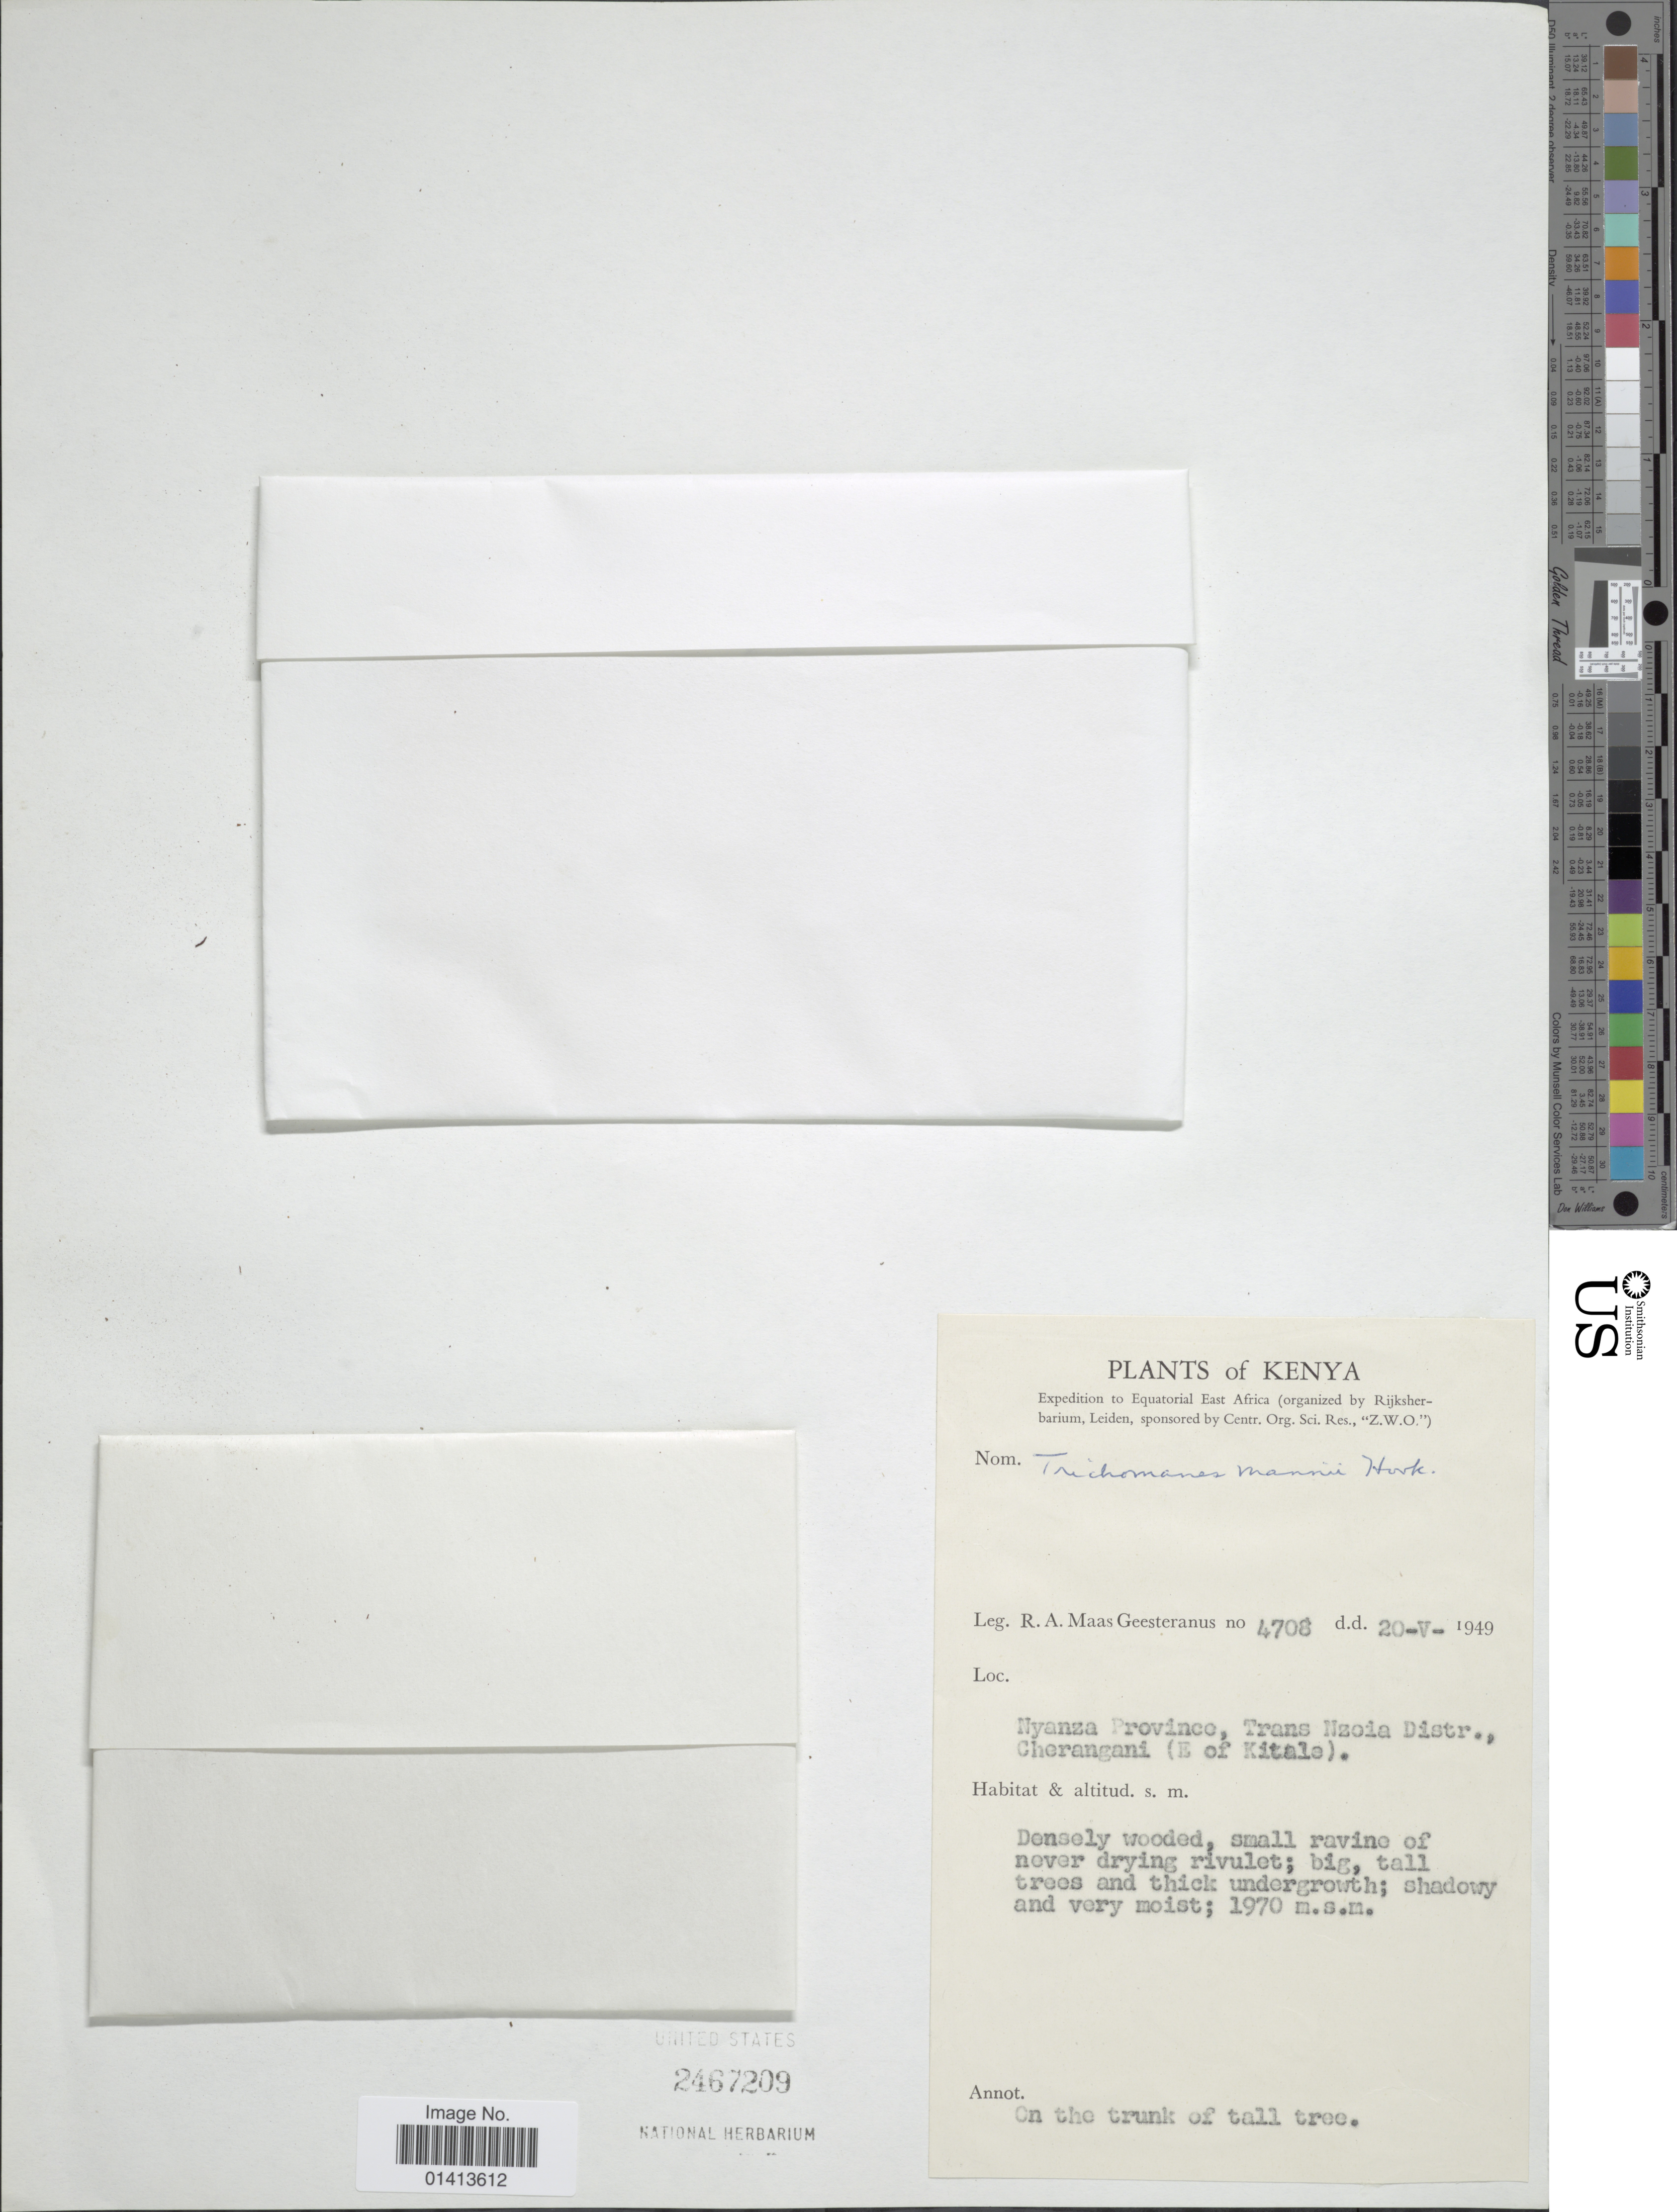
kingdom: Plantae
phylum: Tracheophyta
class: Polypodiopsida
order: Hymenophyllales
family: Hymenophyllaceae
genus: Crepidomanes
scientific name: Crepidomanes mannii (Copel. ex Kunkel) comb. ined., 2015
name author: (Copel. ex G. Kunkel)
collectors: R. A. Maas Geesteranus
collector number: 4708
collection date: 1949-05-20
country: Kenya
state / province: Trans Nzoia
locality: Nyanza Province, Trans Nzoia Distr., Cherangani (E of Kitale)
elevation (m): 1970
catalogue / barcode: US 2467209